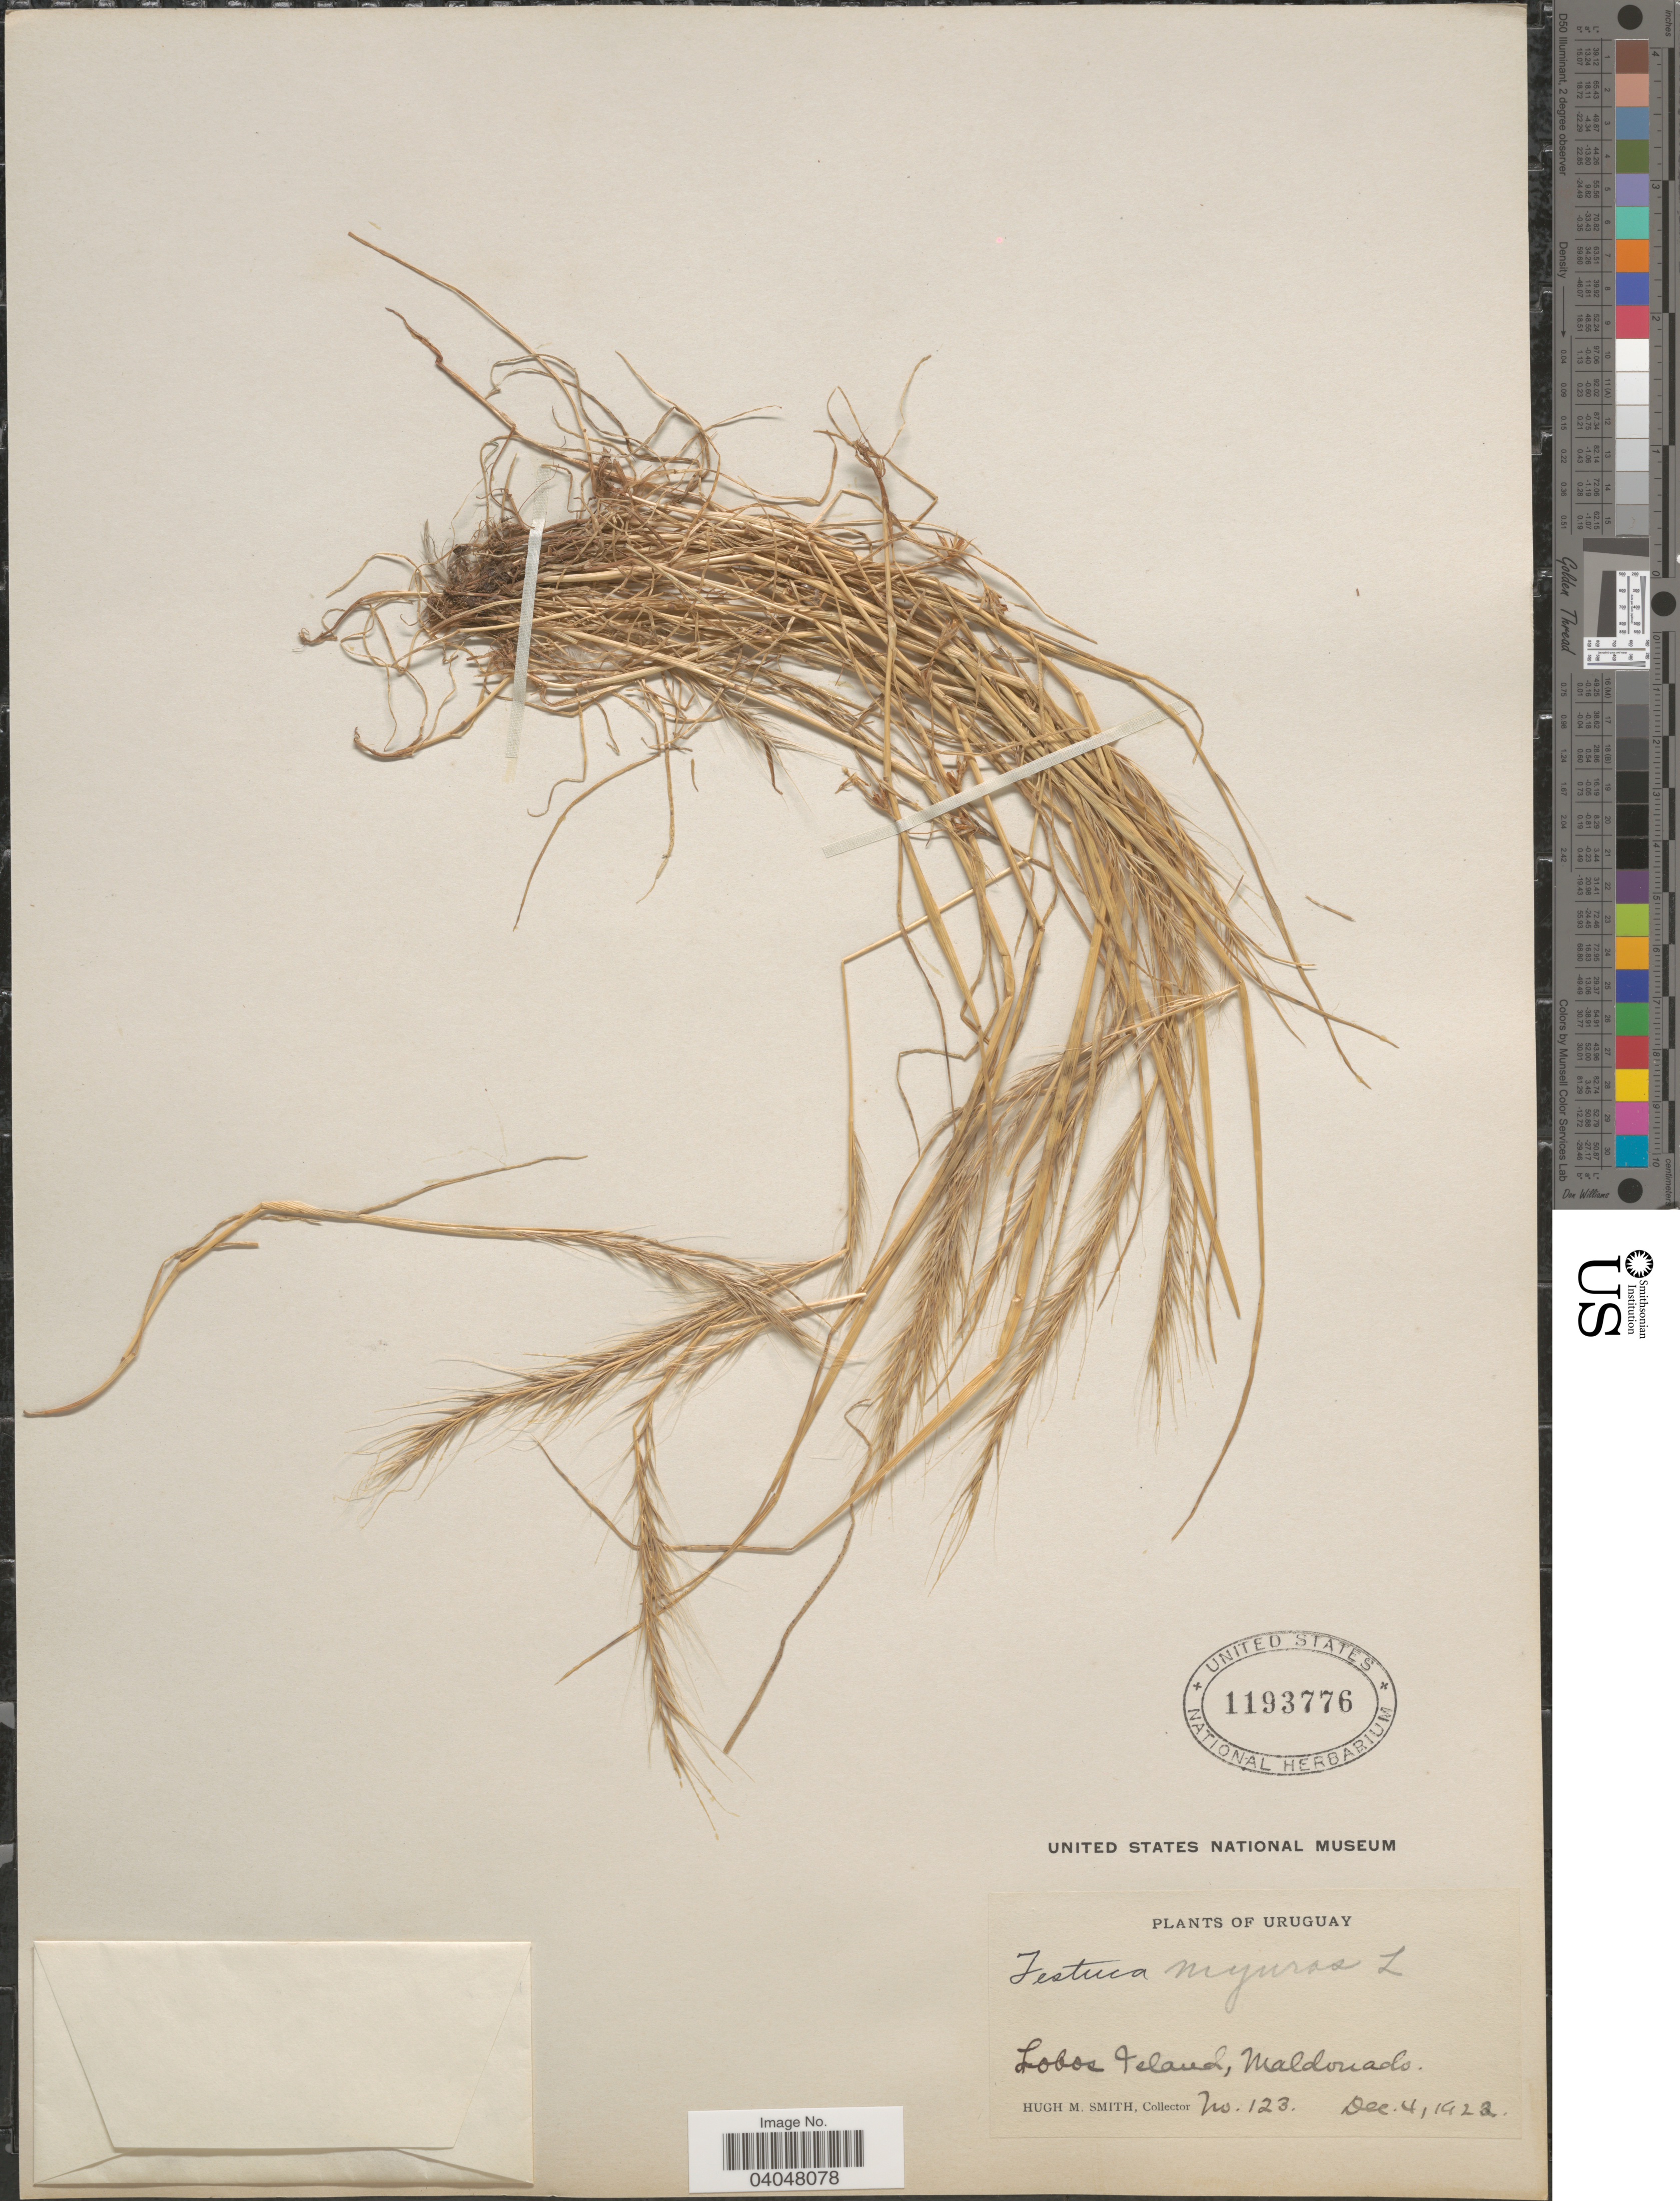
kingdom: Plantae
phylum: Tracheophyta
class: Liliopsida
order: Poales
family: Poaceae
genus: Festuca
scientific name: Festuca myuros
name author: L.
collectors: H. M. Smith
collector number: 123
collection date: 1923-12-04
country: Uruguay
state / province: Maldonado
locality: Lobos Island.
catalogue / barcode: US 1193776